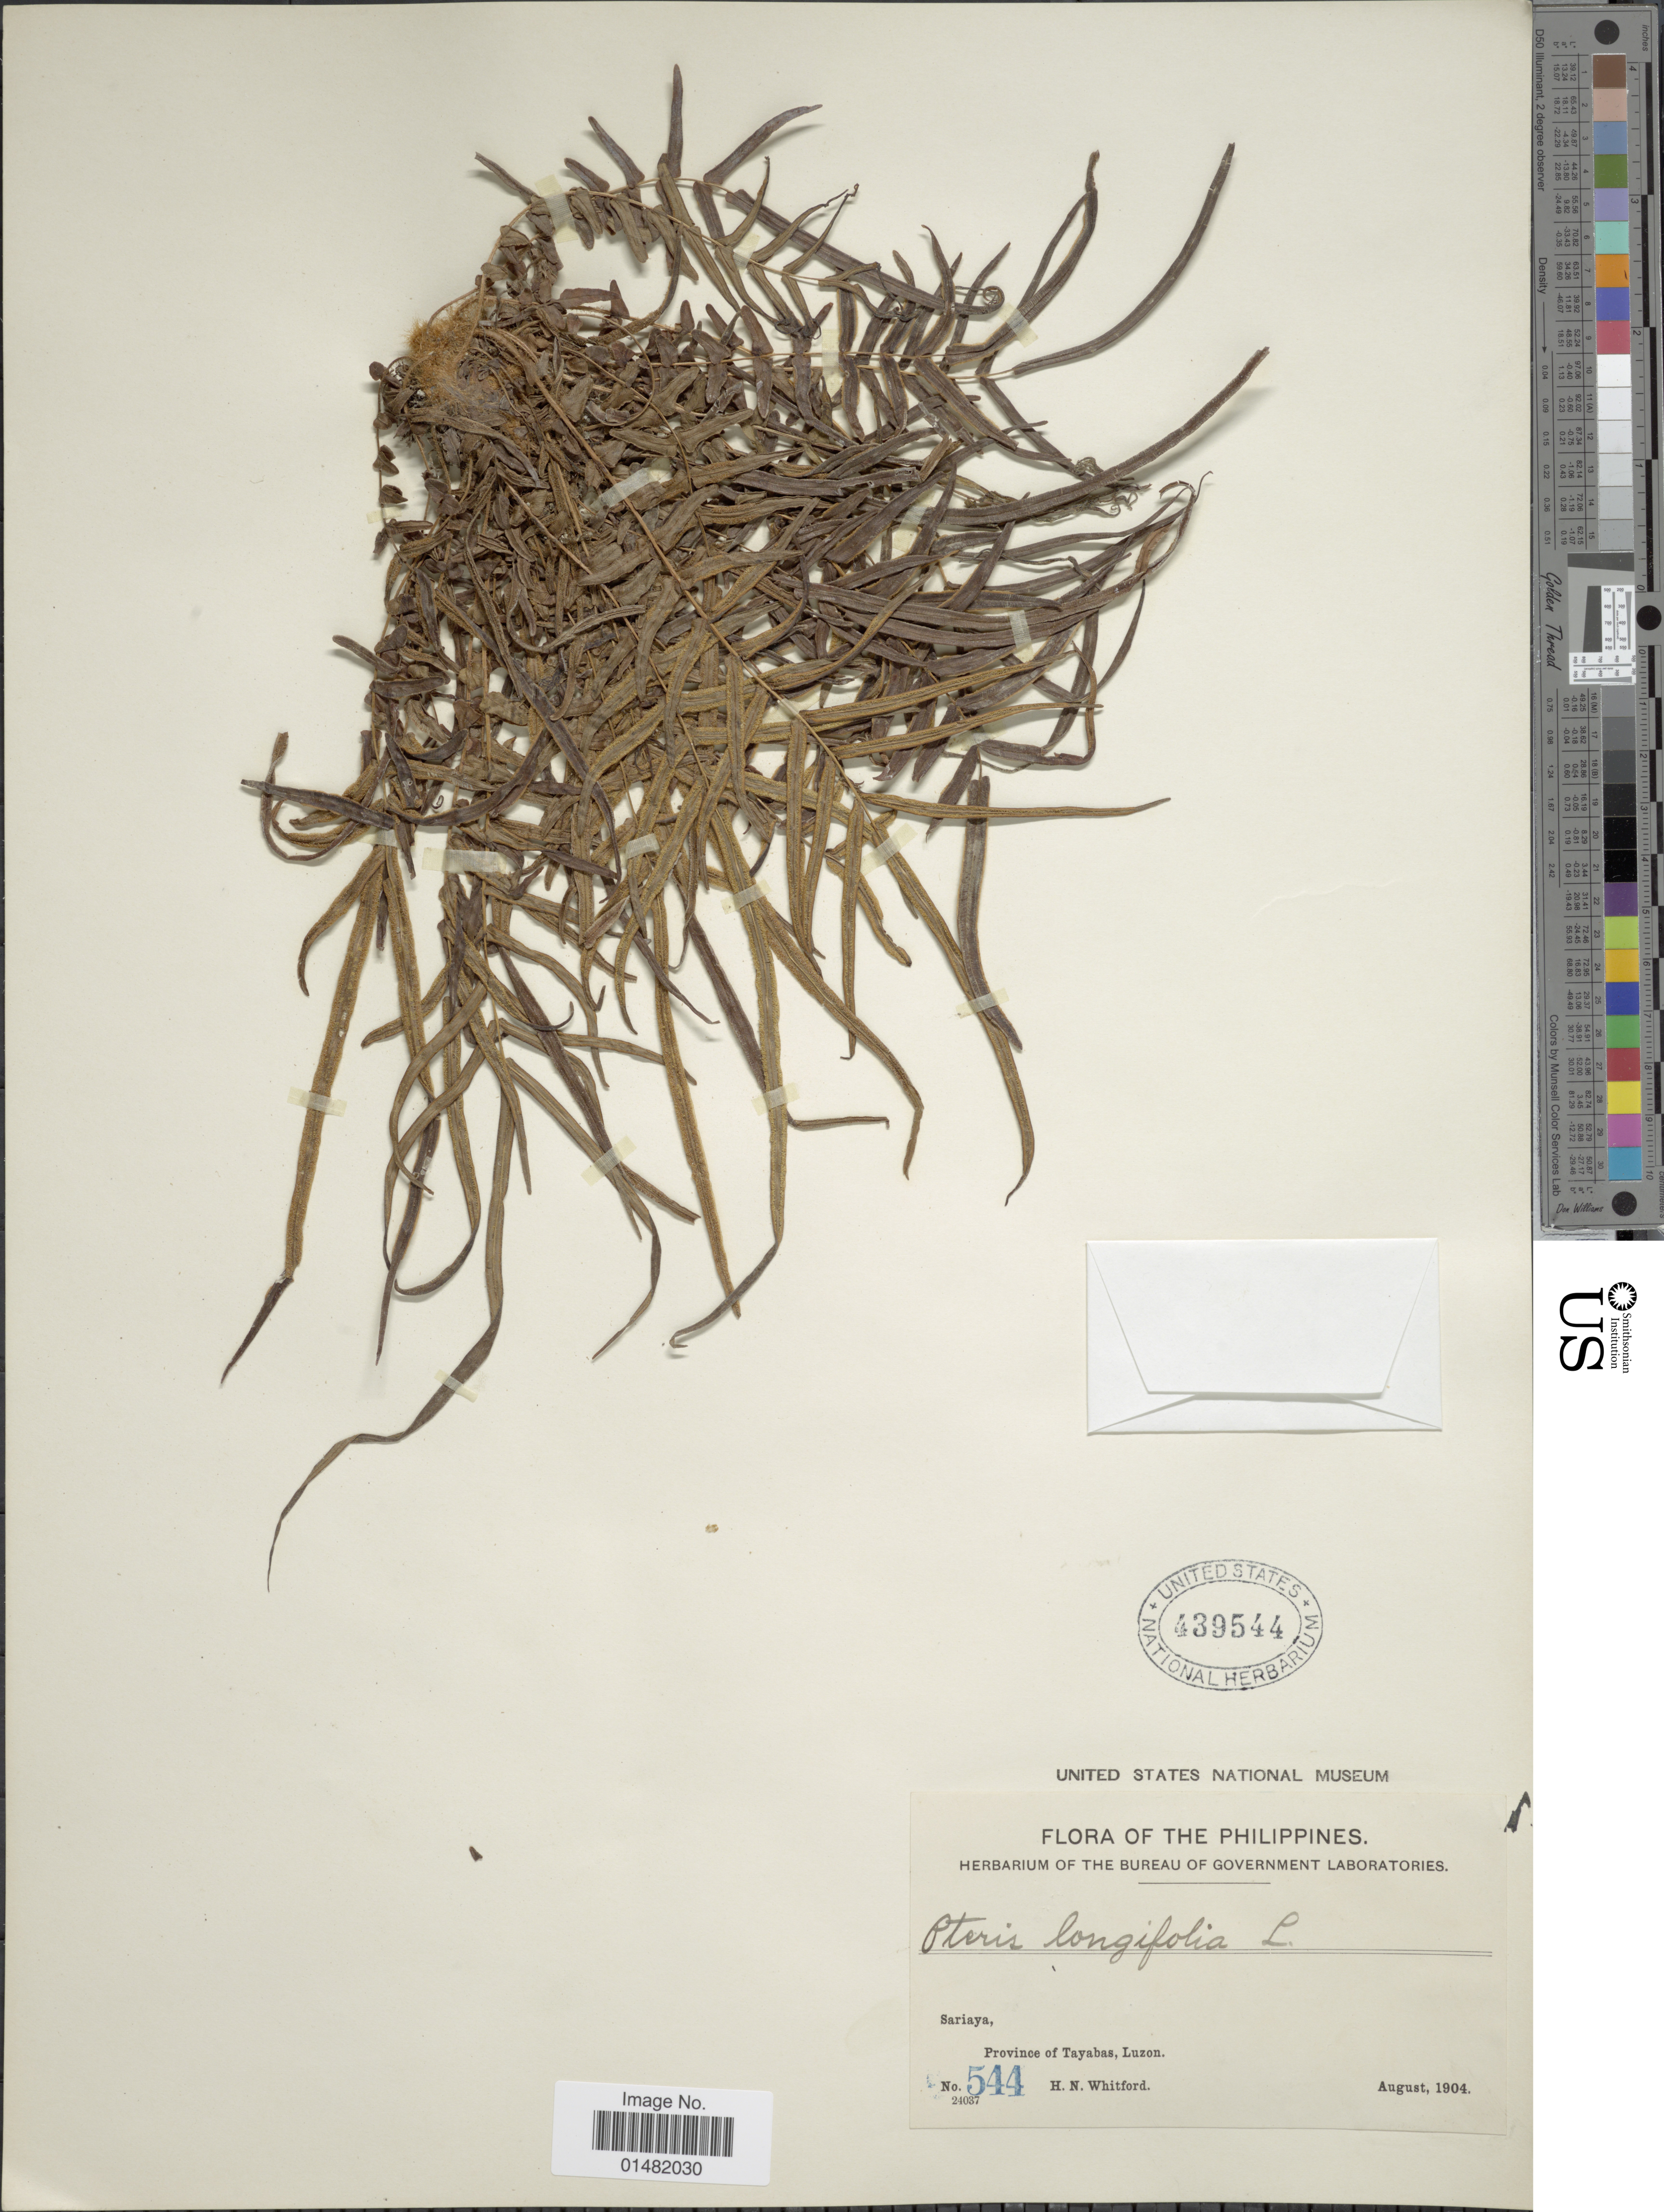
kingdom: Plantae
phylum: Tracheophyta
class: Polypodiopsida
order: Polypodiales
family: Pteridaceae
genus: Pteris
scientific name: Pteris vittata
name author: L.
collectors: H. N. Whitford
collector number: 544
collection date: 1904-08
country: Philippines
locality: Sariaya, Province of Tayabas, Luzon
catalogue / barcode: US 439544